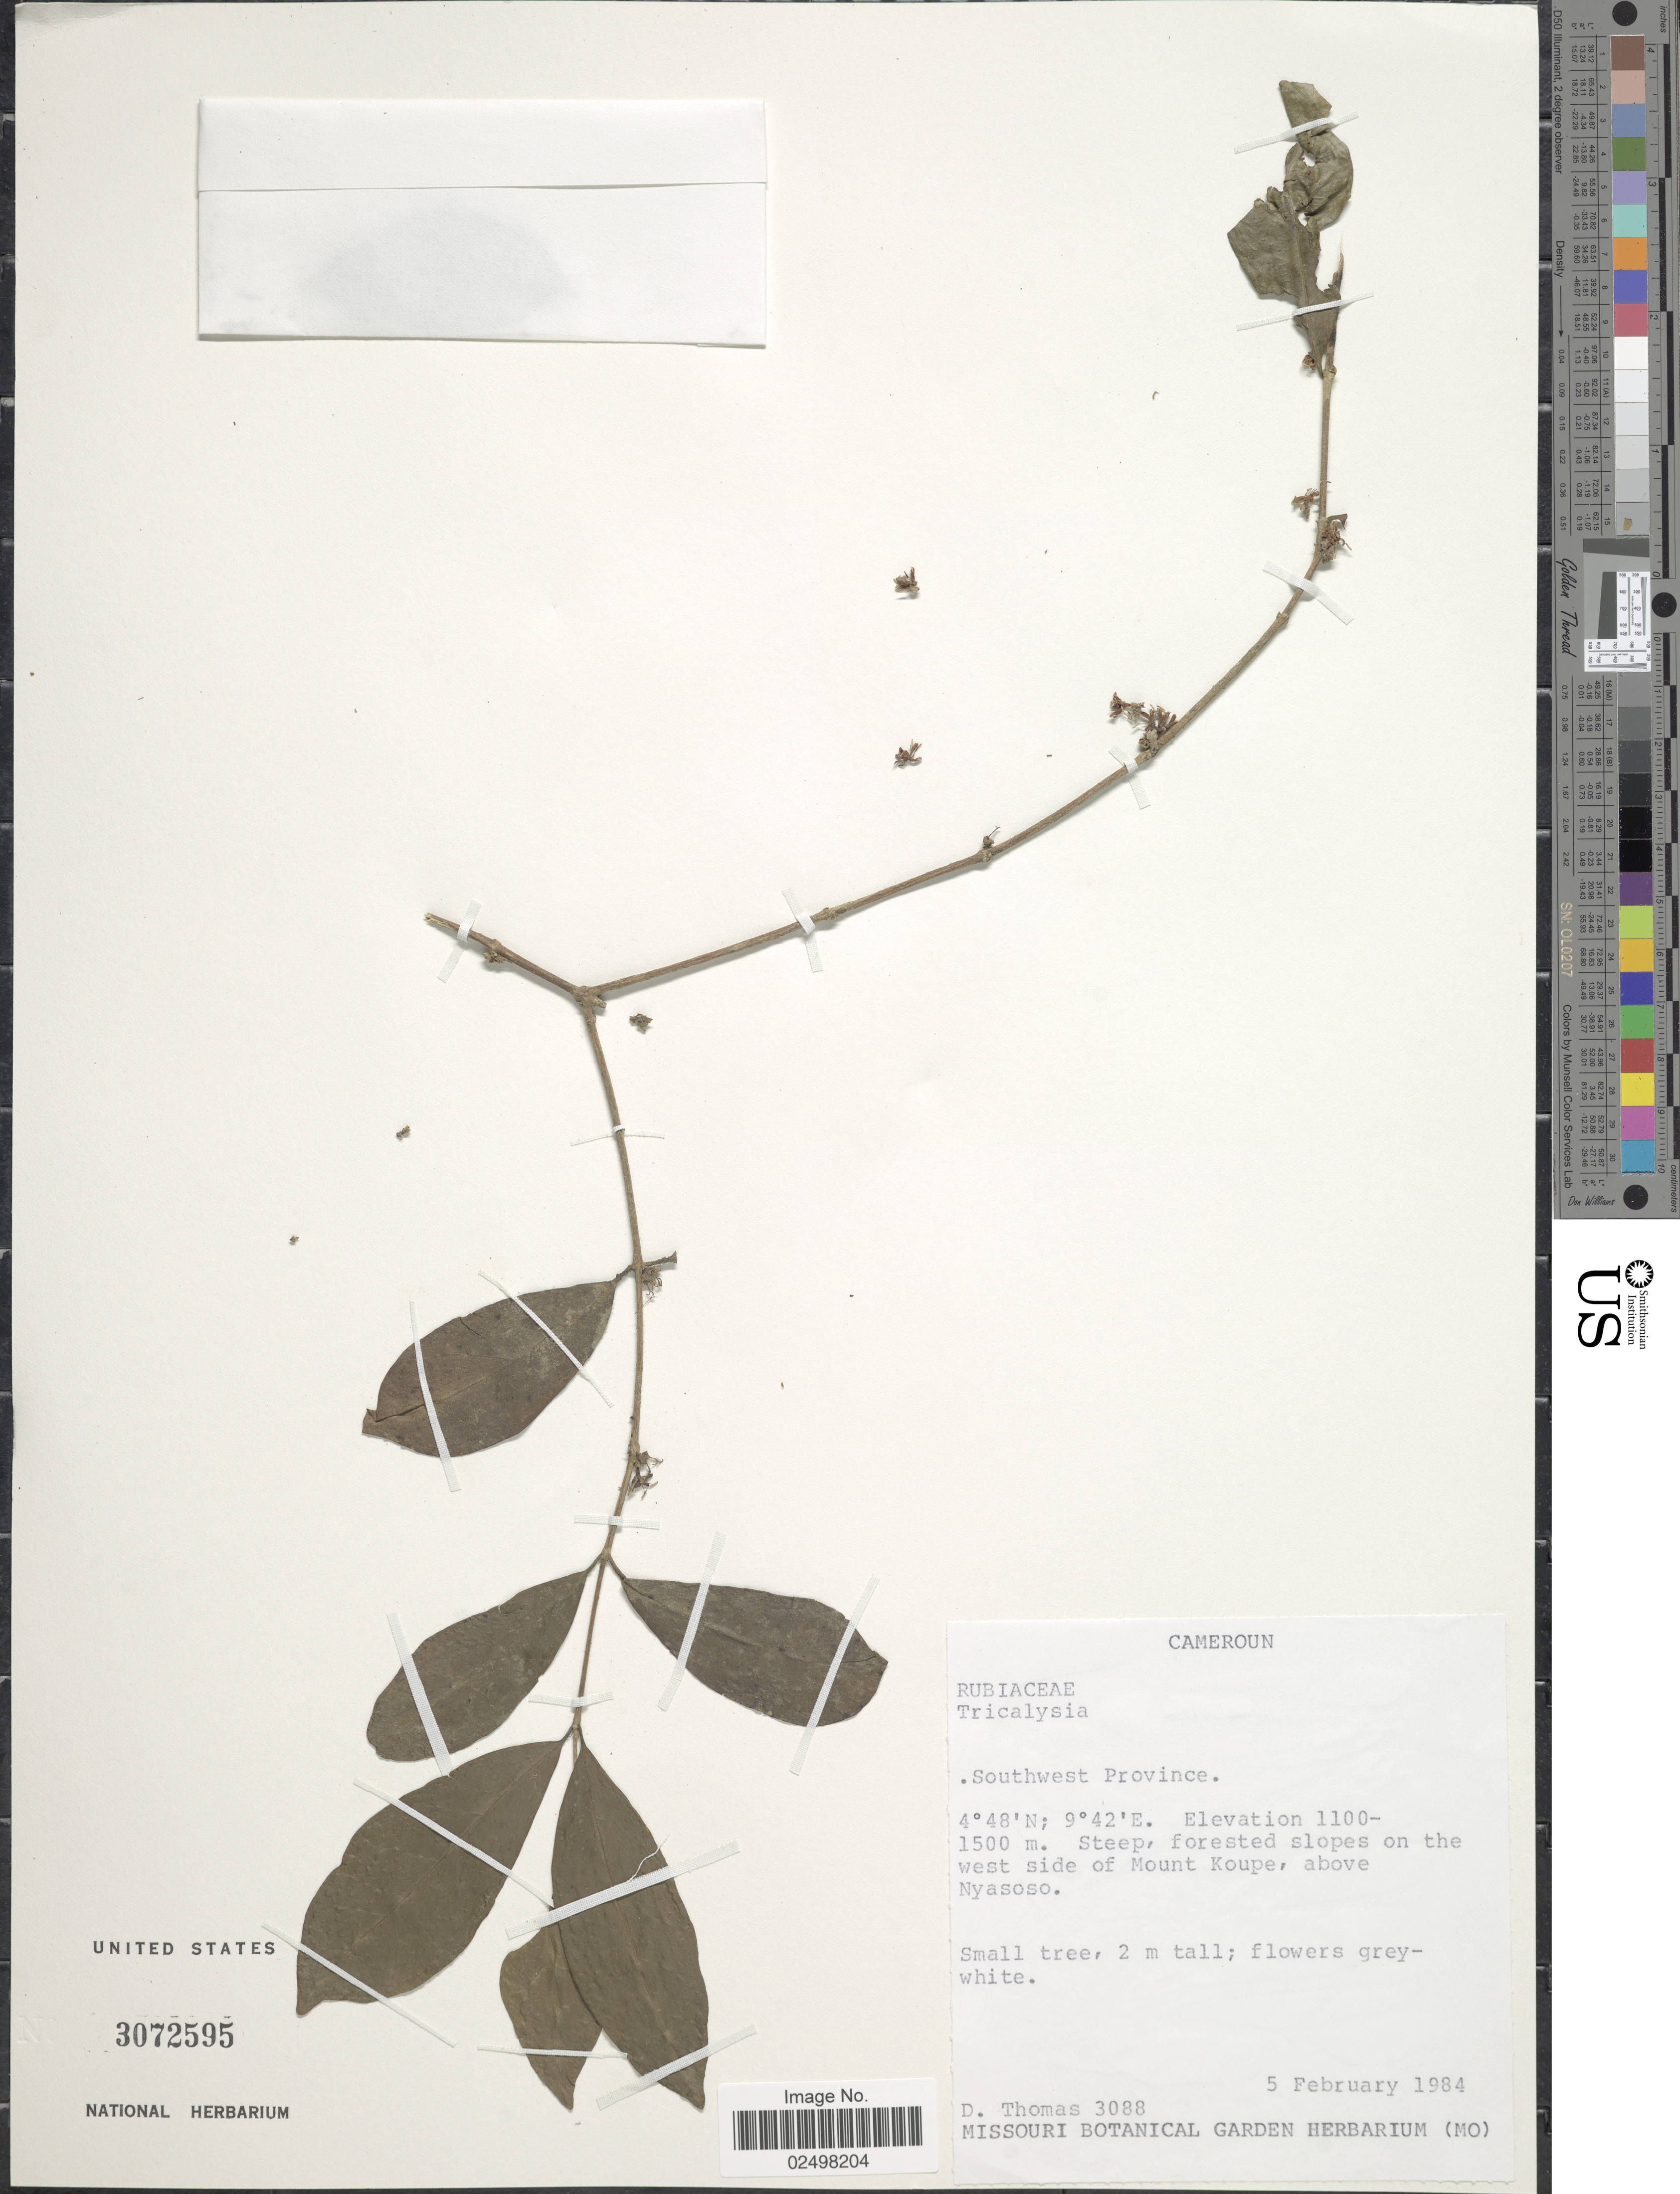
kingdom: Plantae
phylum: Tracheophyta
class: Magnoliopsida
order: Gentianales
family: Rubiaceae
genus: Tricalysia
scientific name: Tricalysia sp.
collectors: D. Thomas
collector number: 3088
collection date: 1984-02-05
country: Cameroon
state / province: Sud-Ouest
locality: Southwest Province, on the west side of Mount Koupe, above Nyasoso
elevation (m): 1500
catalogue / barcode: US 3072595